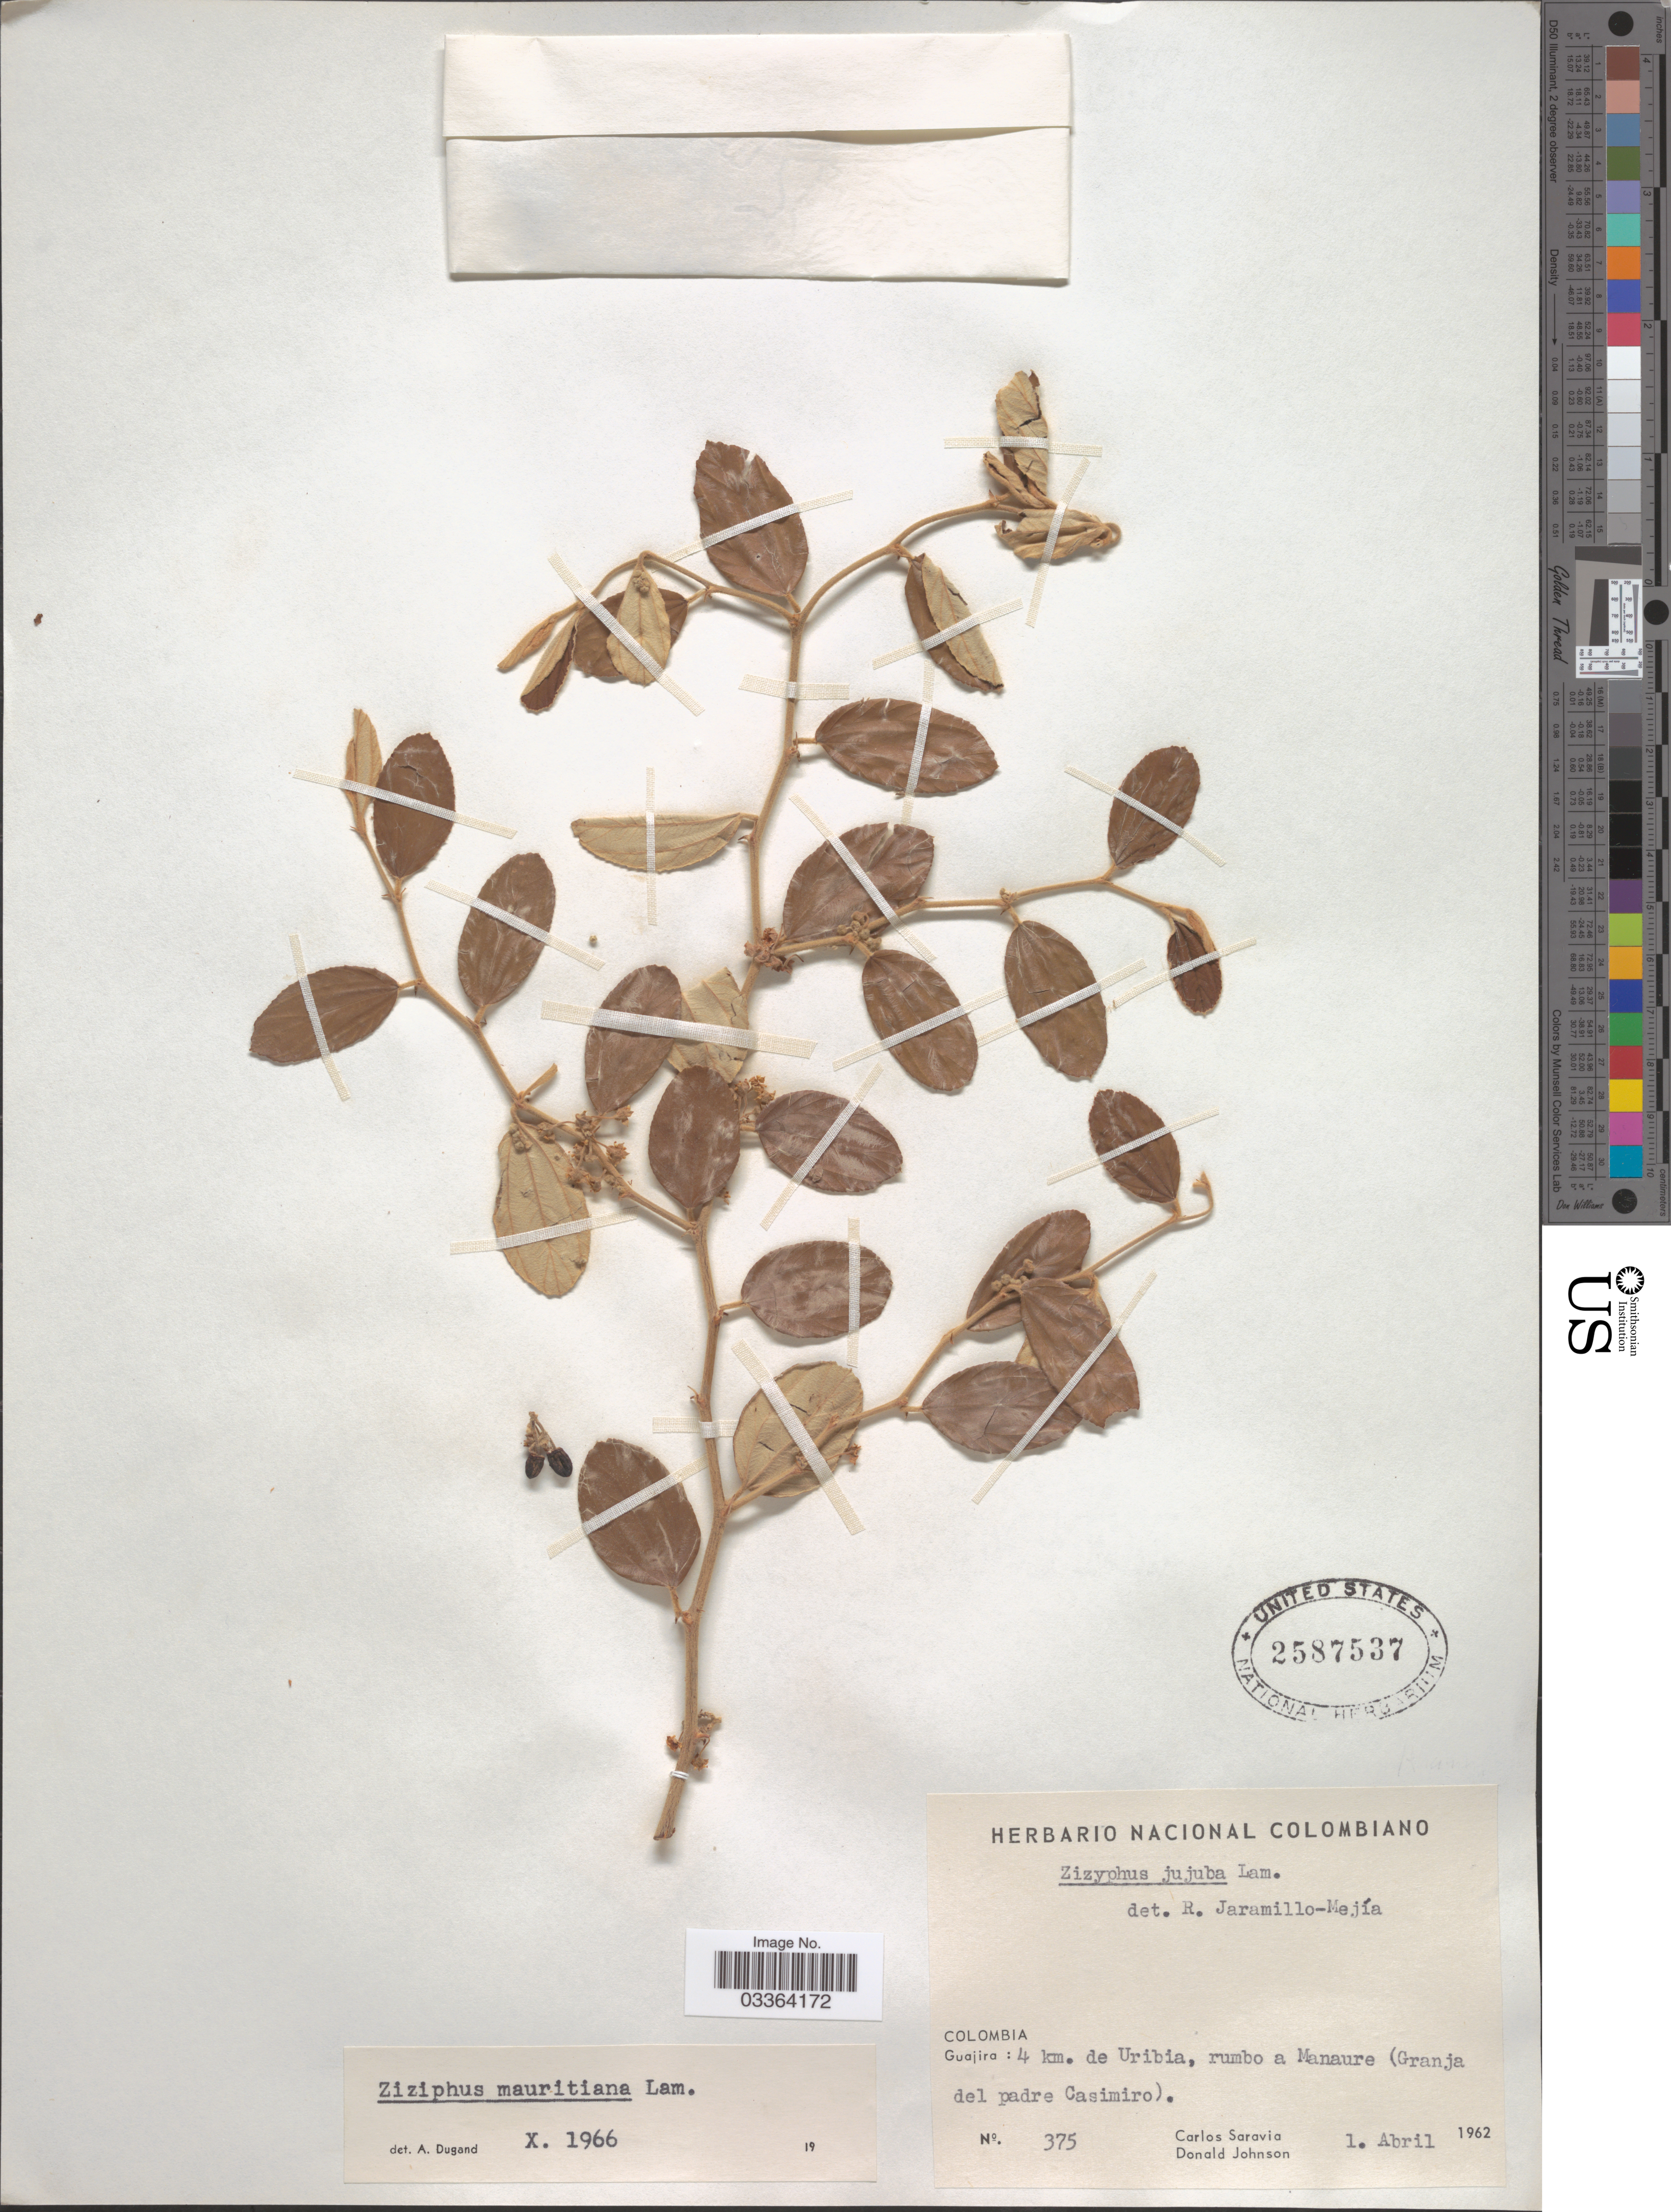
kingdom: Plantae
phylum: Tracheophyta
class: Magnoliopsida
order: Rosales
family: Rhamnaceae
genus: Ziziphus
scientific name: Ziziphus mauritiana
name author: Lam.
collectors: C. Saravia & D. Johnson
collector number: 375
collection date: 1962-04-01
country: Colombia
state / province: La Guajira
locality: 4 km. de Uribia, rumbo a Manaure (Granja del padre Casimiro).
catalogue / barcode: US 2587537